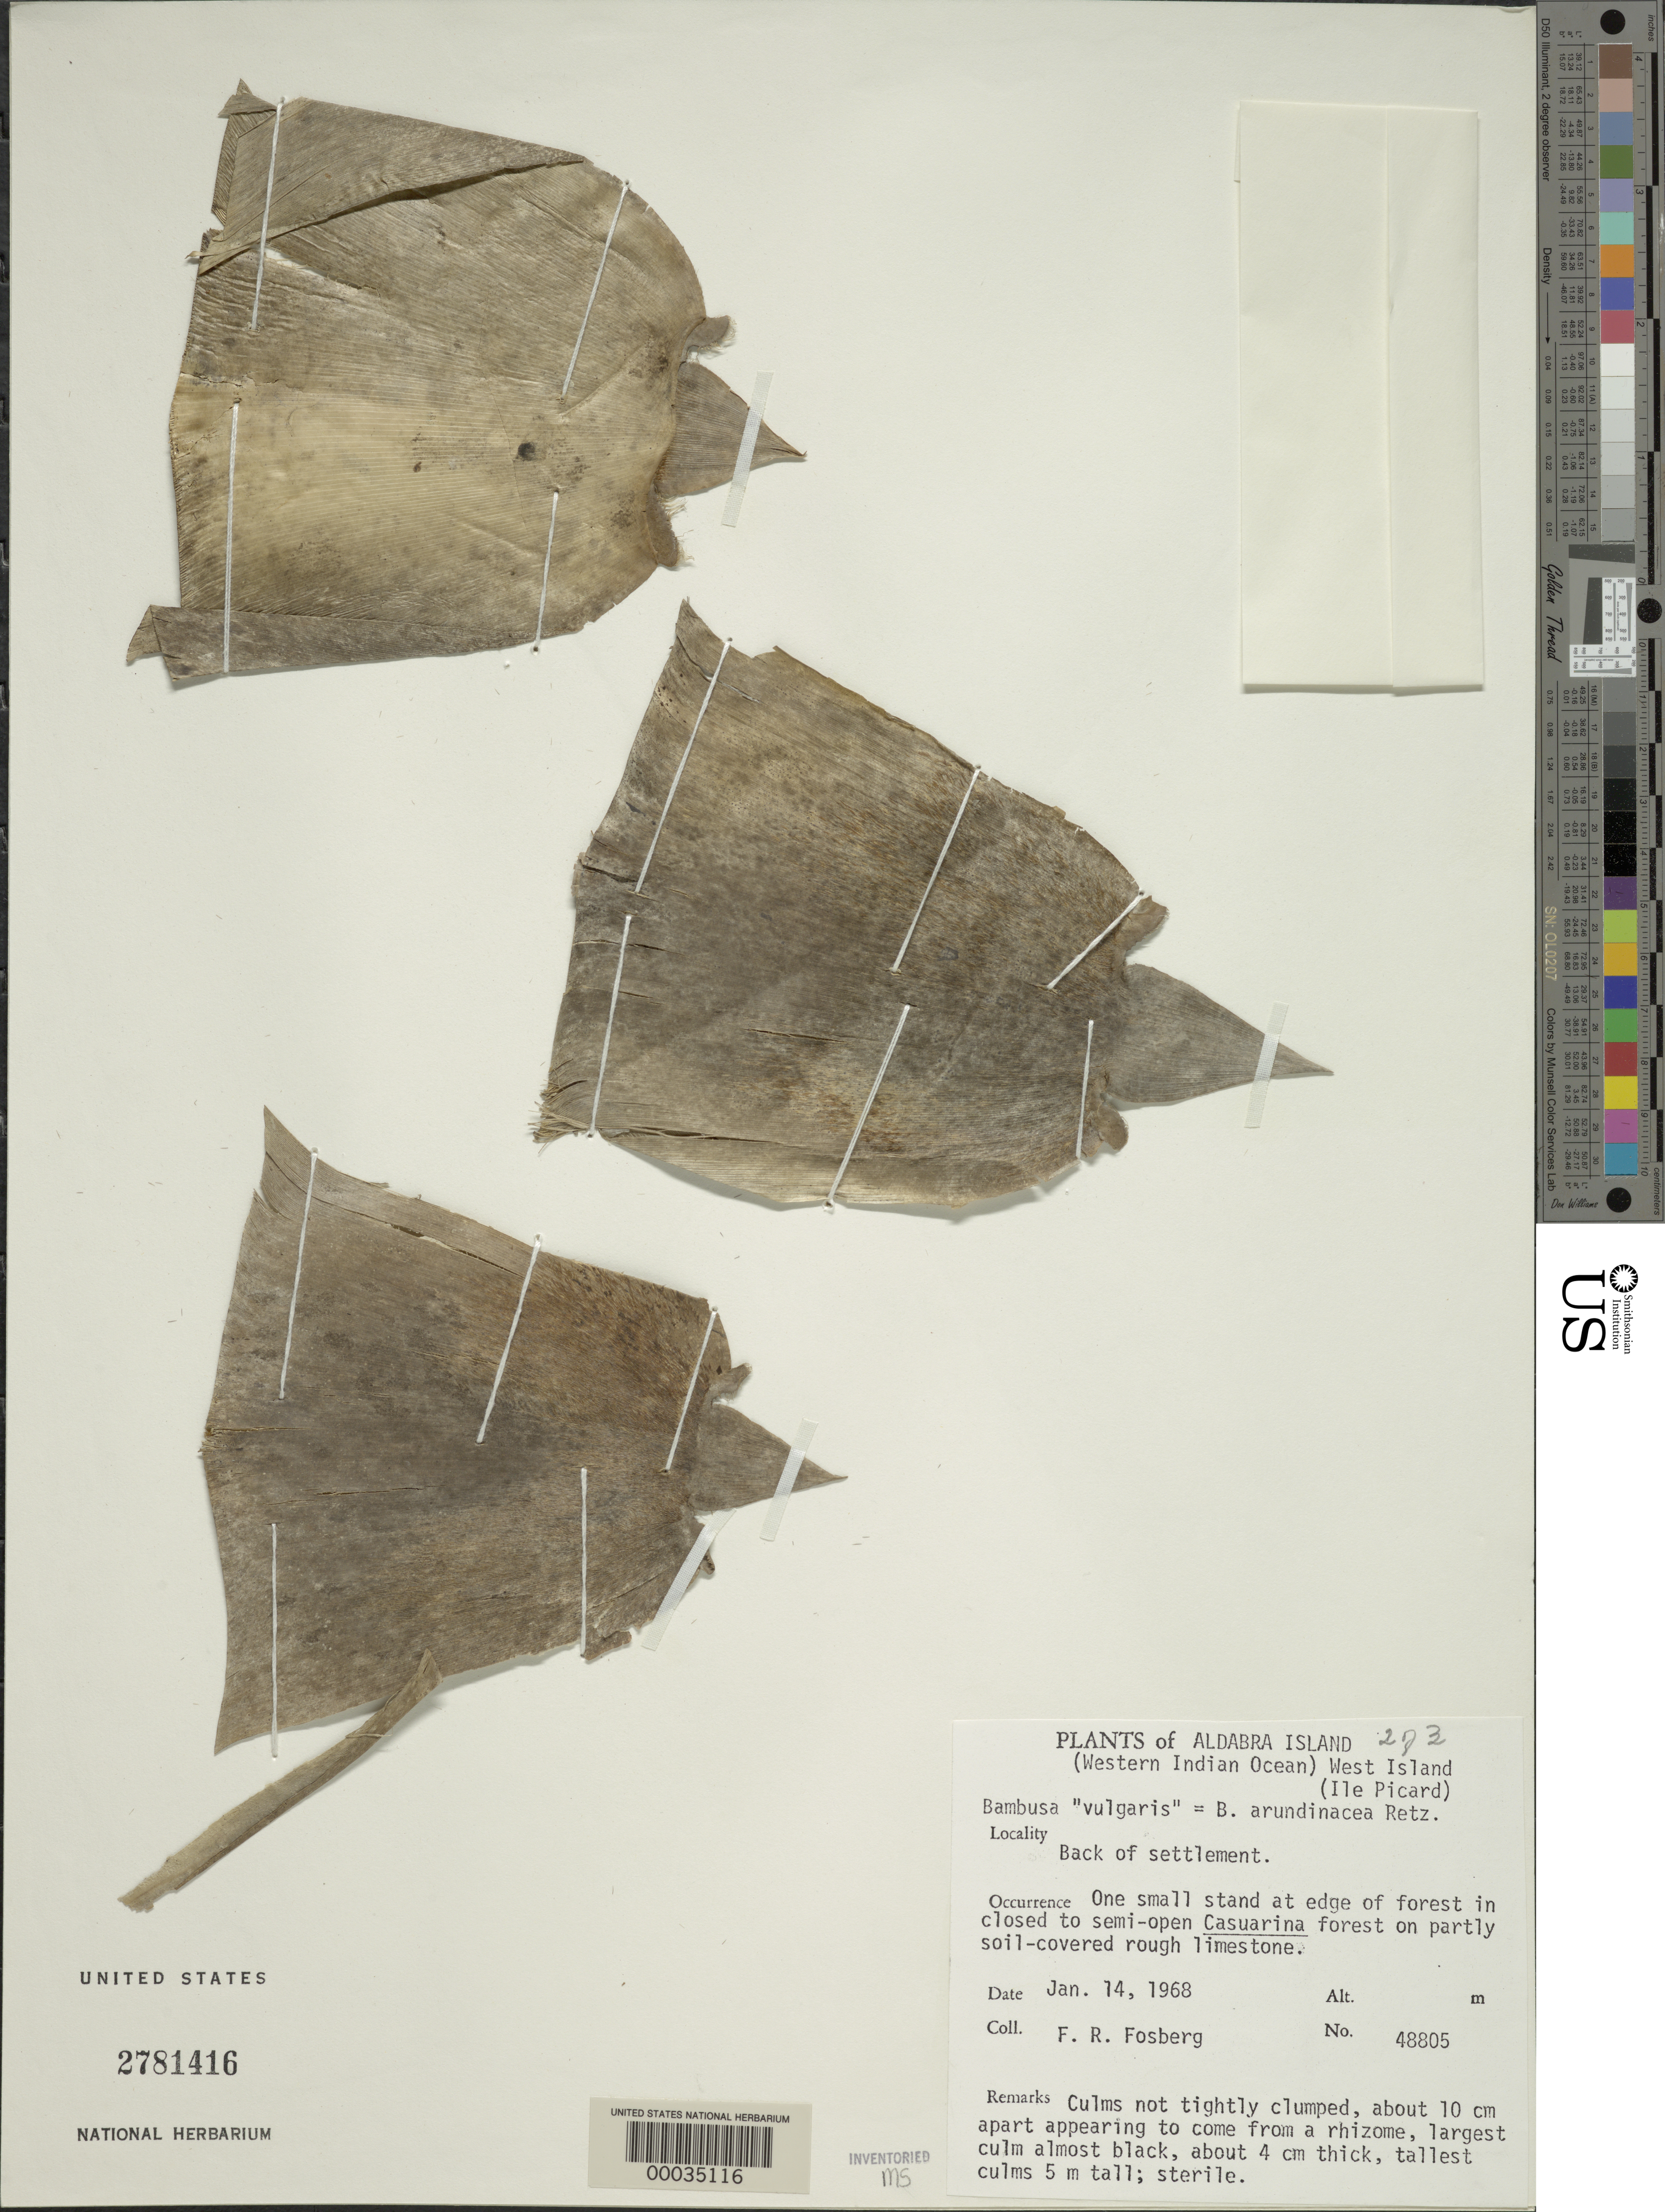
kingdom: Plantae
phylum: Tracheophyta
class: Liliopsida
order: Poales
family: Poaceae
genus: Bambusa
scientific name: Bambusa vulgaris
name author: Schrad. ex J.C. Wendl.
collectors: F. R. Fosberg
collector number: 48805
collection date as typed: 14 Jan 1968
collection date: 1968-01-14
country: Seychelles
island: Aldabra Atoll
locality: West Islet (Ile Picard). [West Island is part of Aldabra Island (Atoll).]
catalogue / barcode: US 2781416